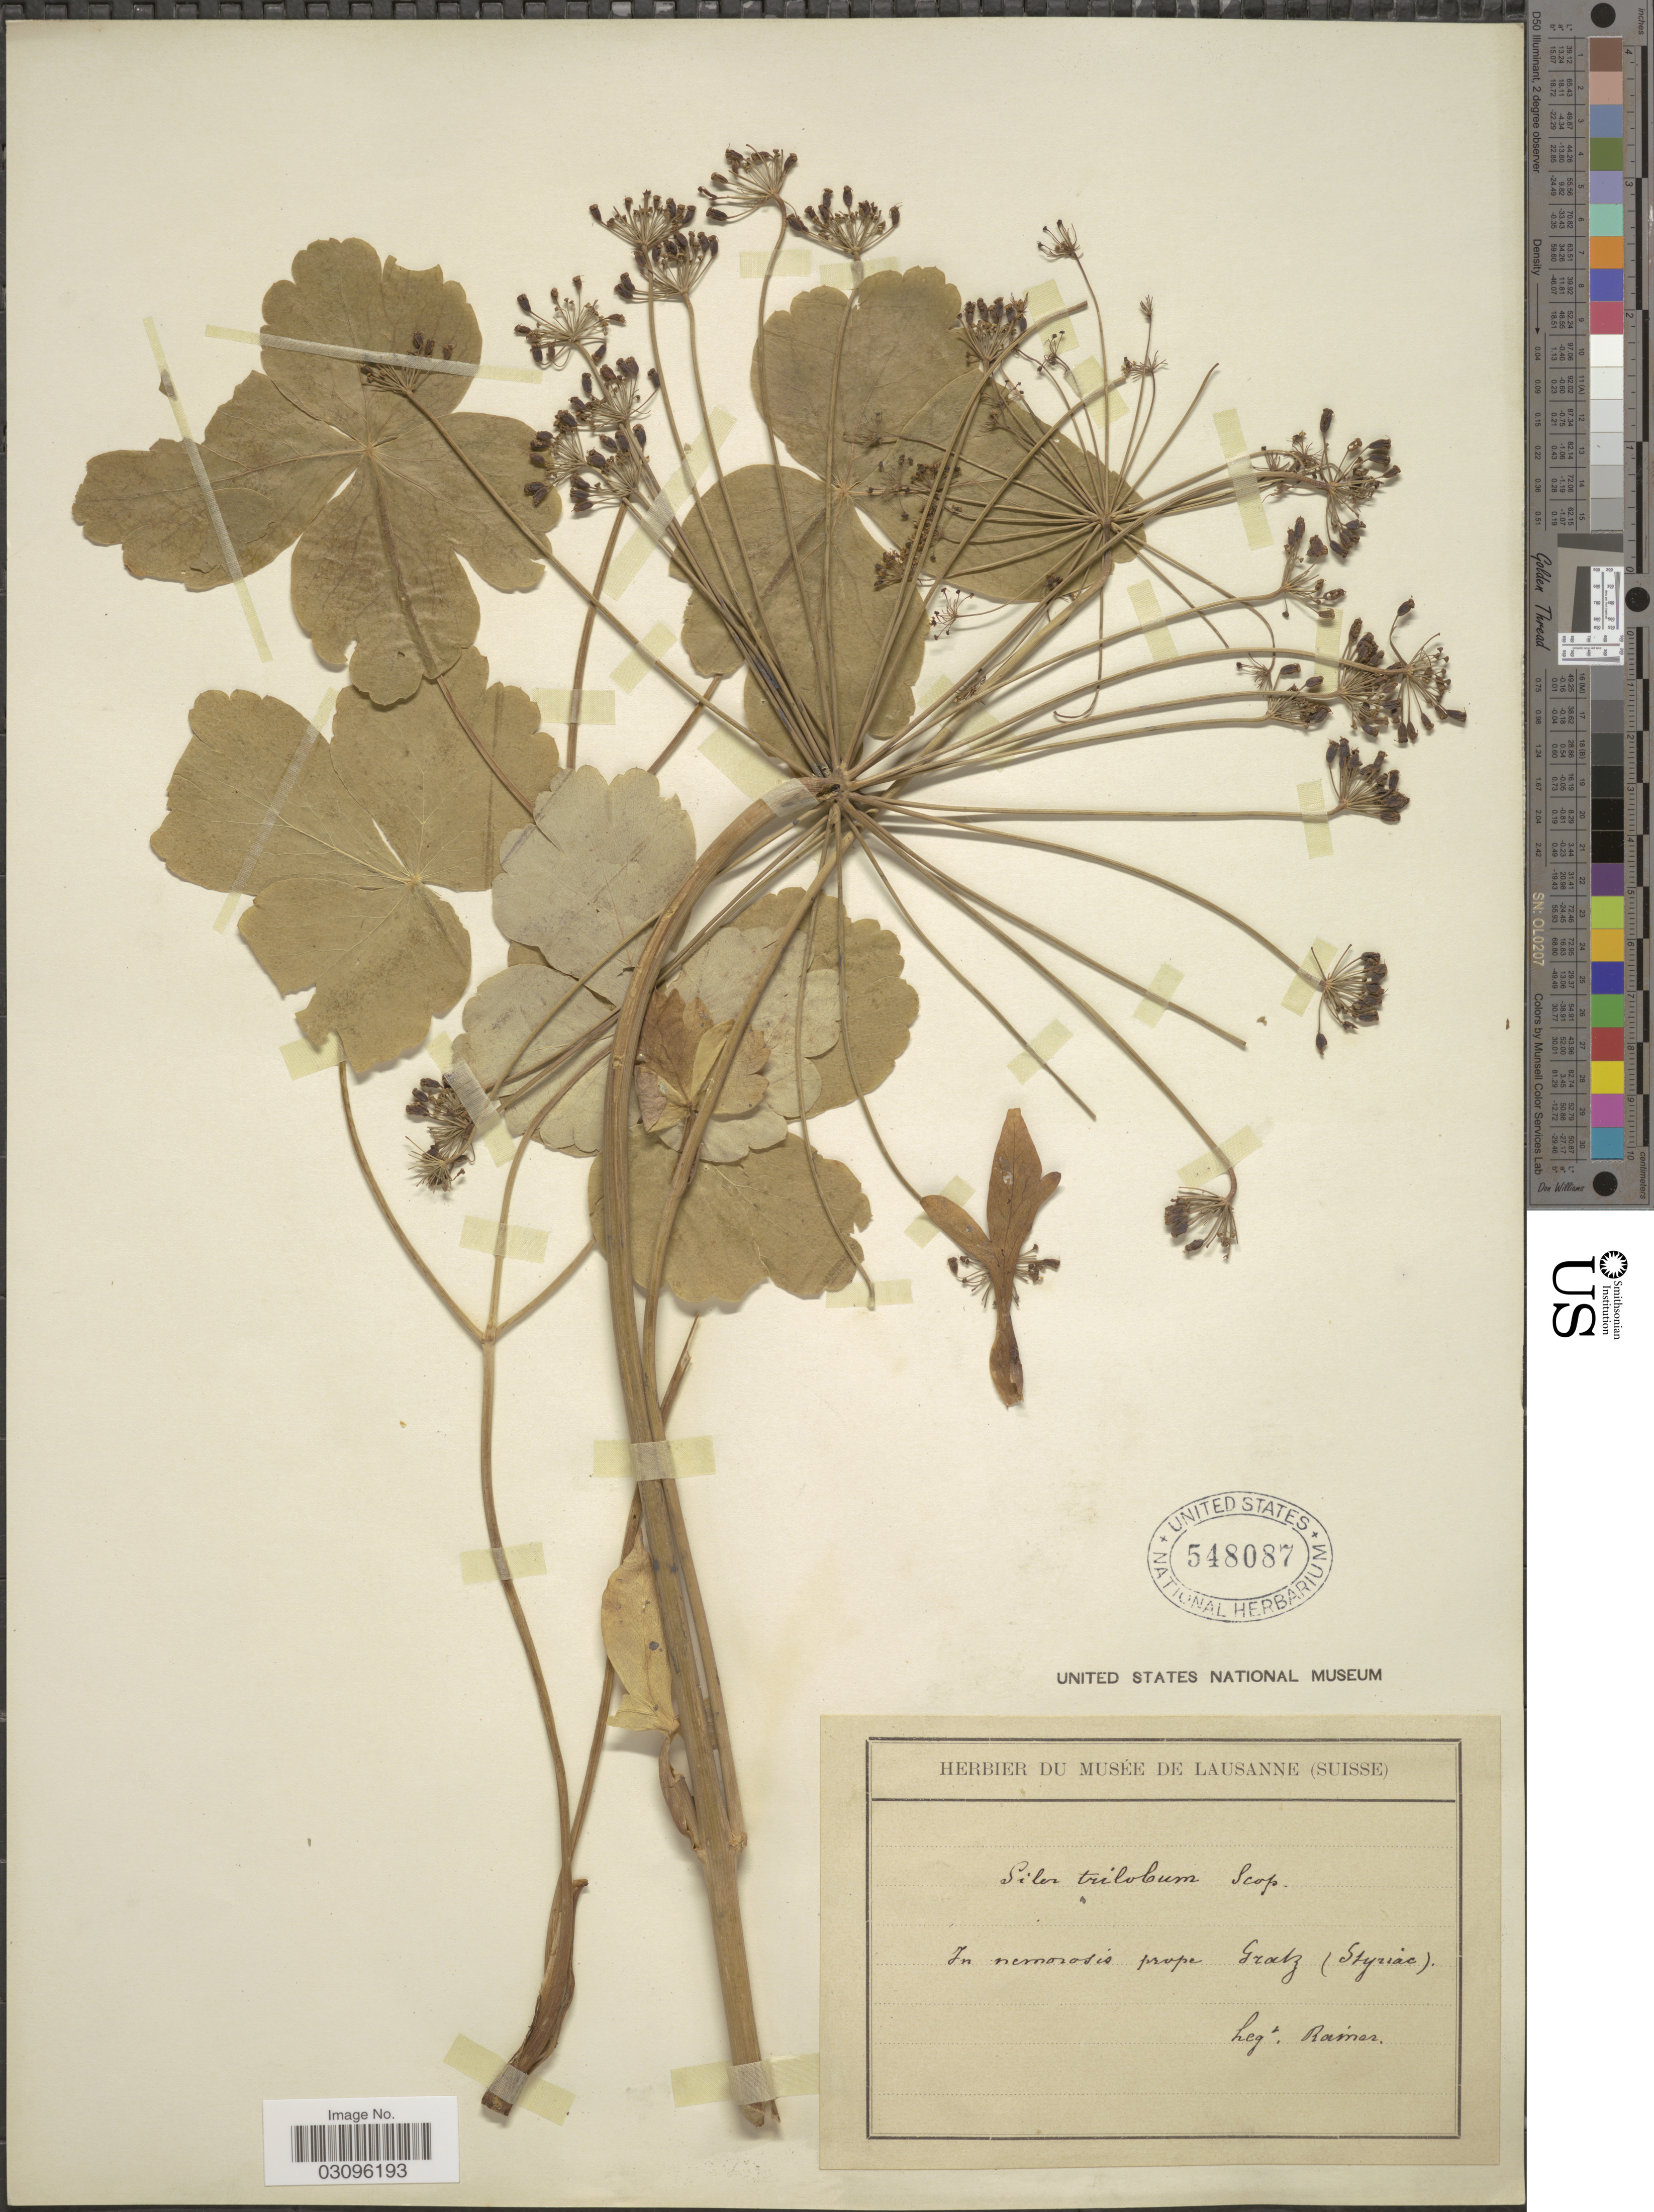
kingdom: Plantae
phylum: Tracheophyta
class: Magnoliopsida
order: Apiales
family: Apiaceae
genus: Laser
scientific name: Laser trilobum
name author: (L.) Borkh.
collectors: Rainer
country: Austria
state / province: Steiermark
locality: In nemorosis prope Gratz (Styriac).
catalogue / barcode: US 548087